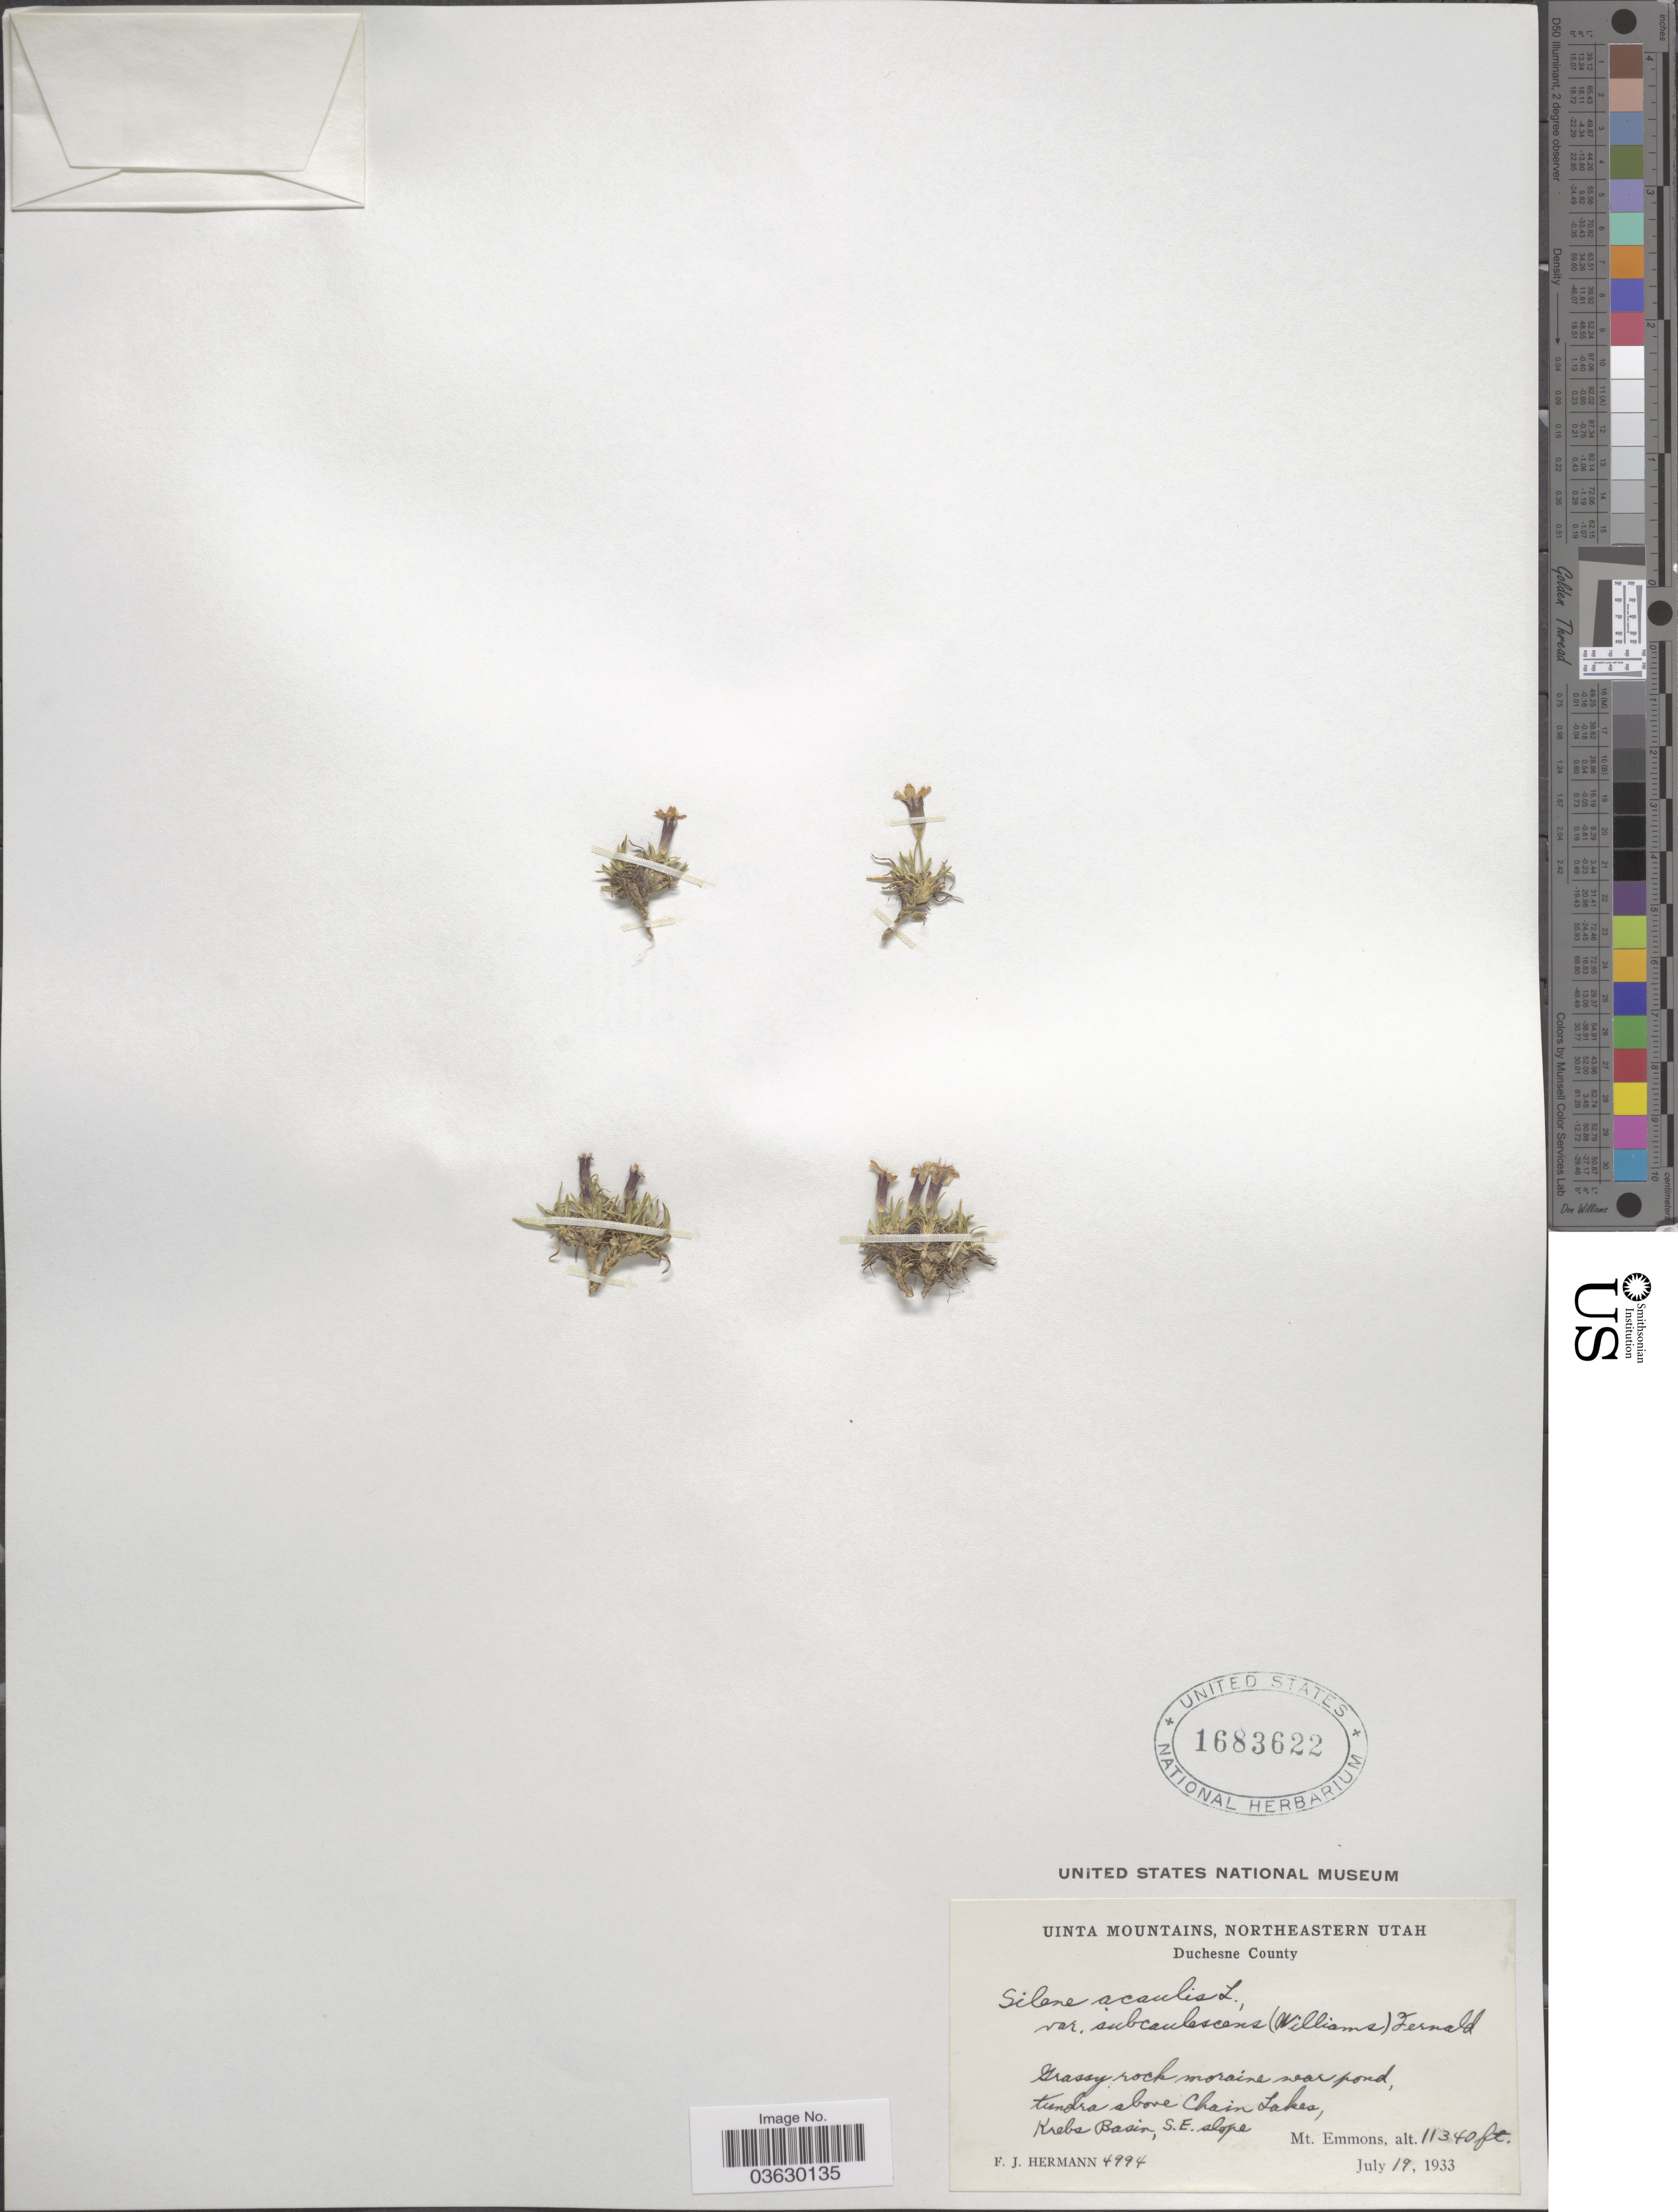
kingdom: Plantae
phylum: Tracheophyta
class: Magnoliopsida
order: Caryophyllales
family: Caryophyllaceae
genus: Silene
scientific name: Silene acaulis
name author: (L.) Jacq.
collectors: F. J. Hermann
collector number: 4994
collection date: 1933-07-19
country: United States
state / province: Utah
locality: Uinta Mountains, Northeastern Utah. Duchesne County. Tundra above Chain Lakes, Krebs Basin, S. E. slope. Mt. Emmons.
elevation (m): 3456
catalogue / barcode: US 1683622